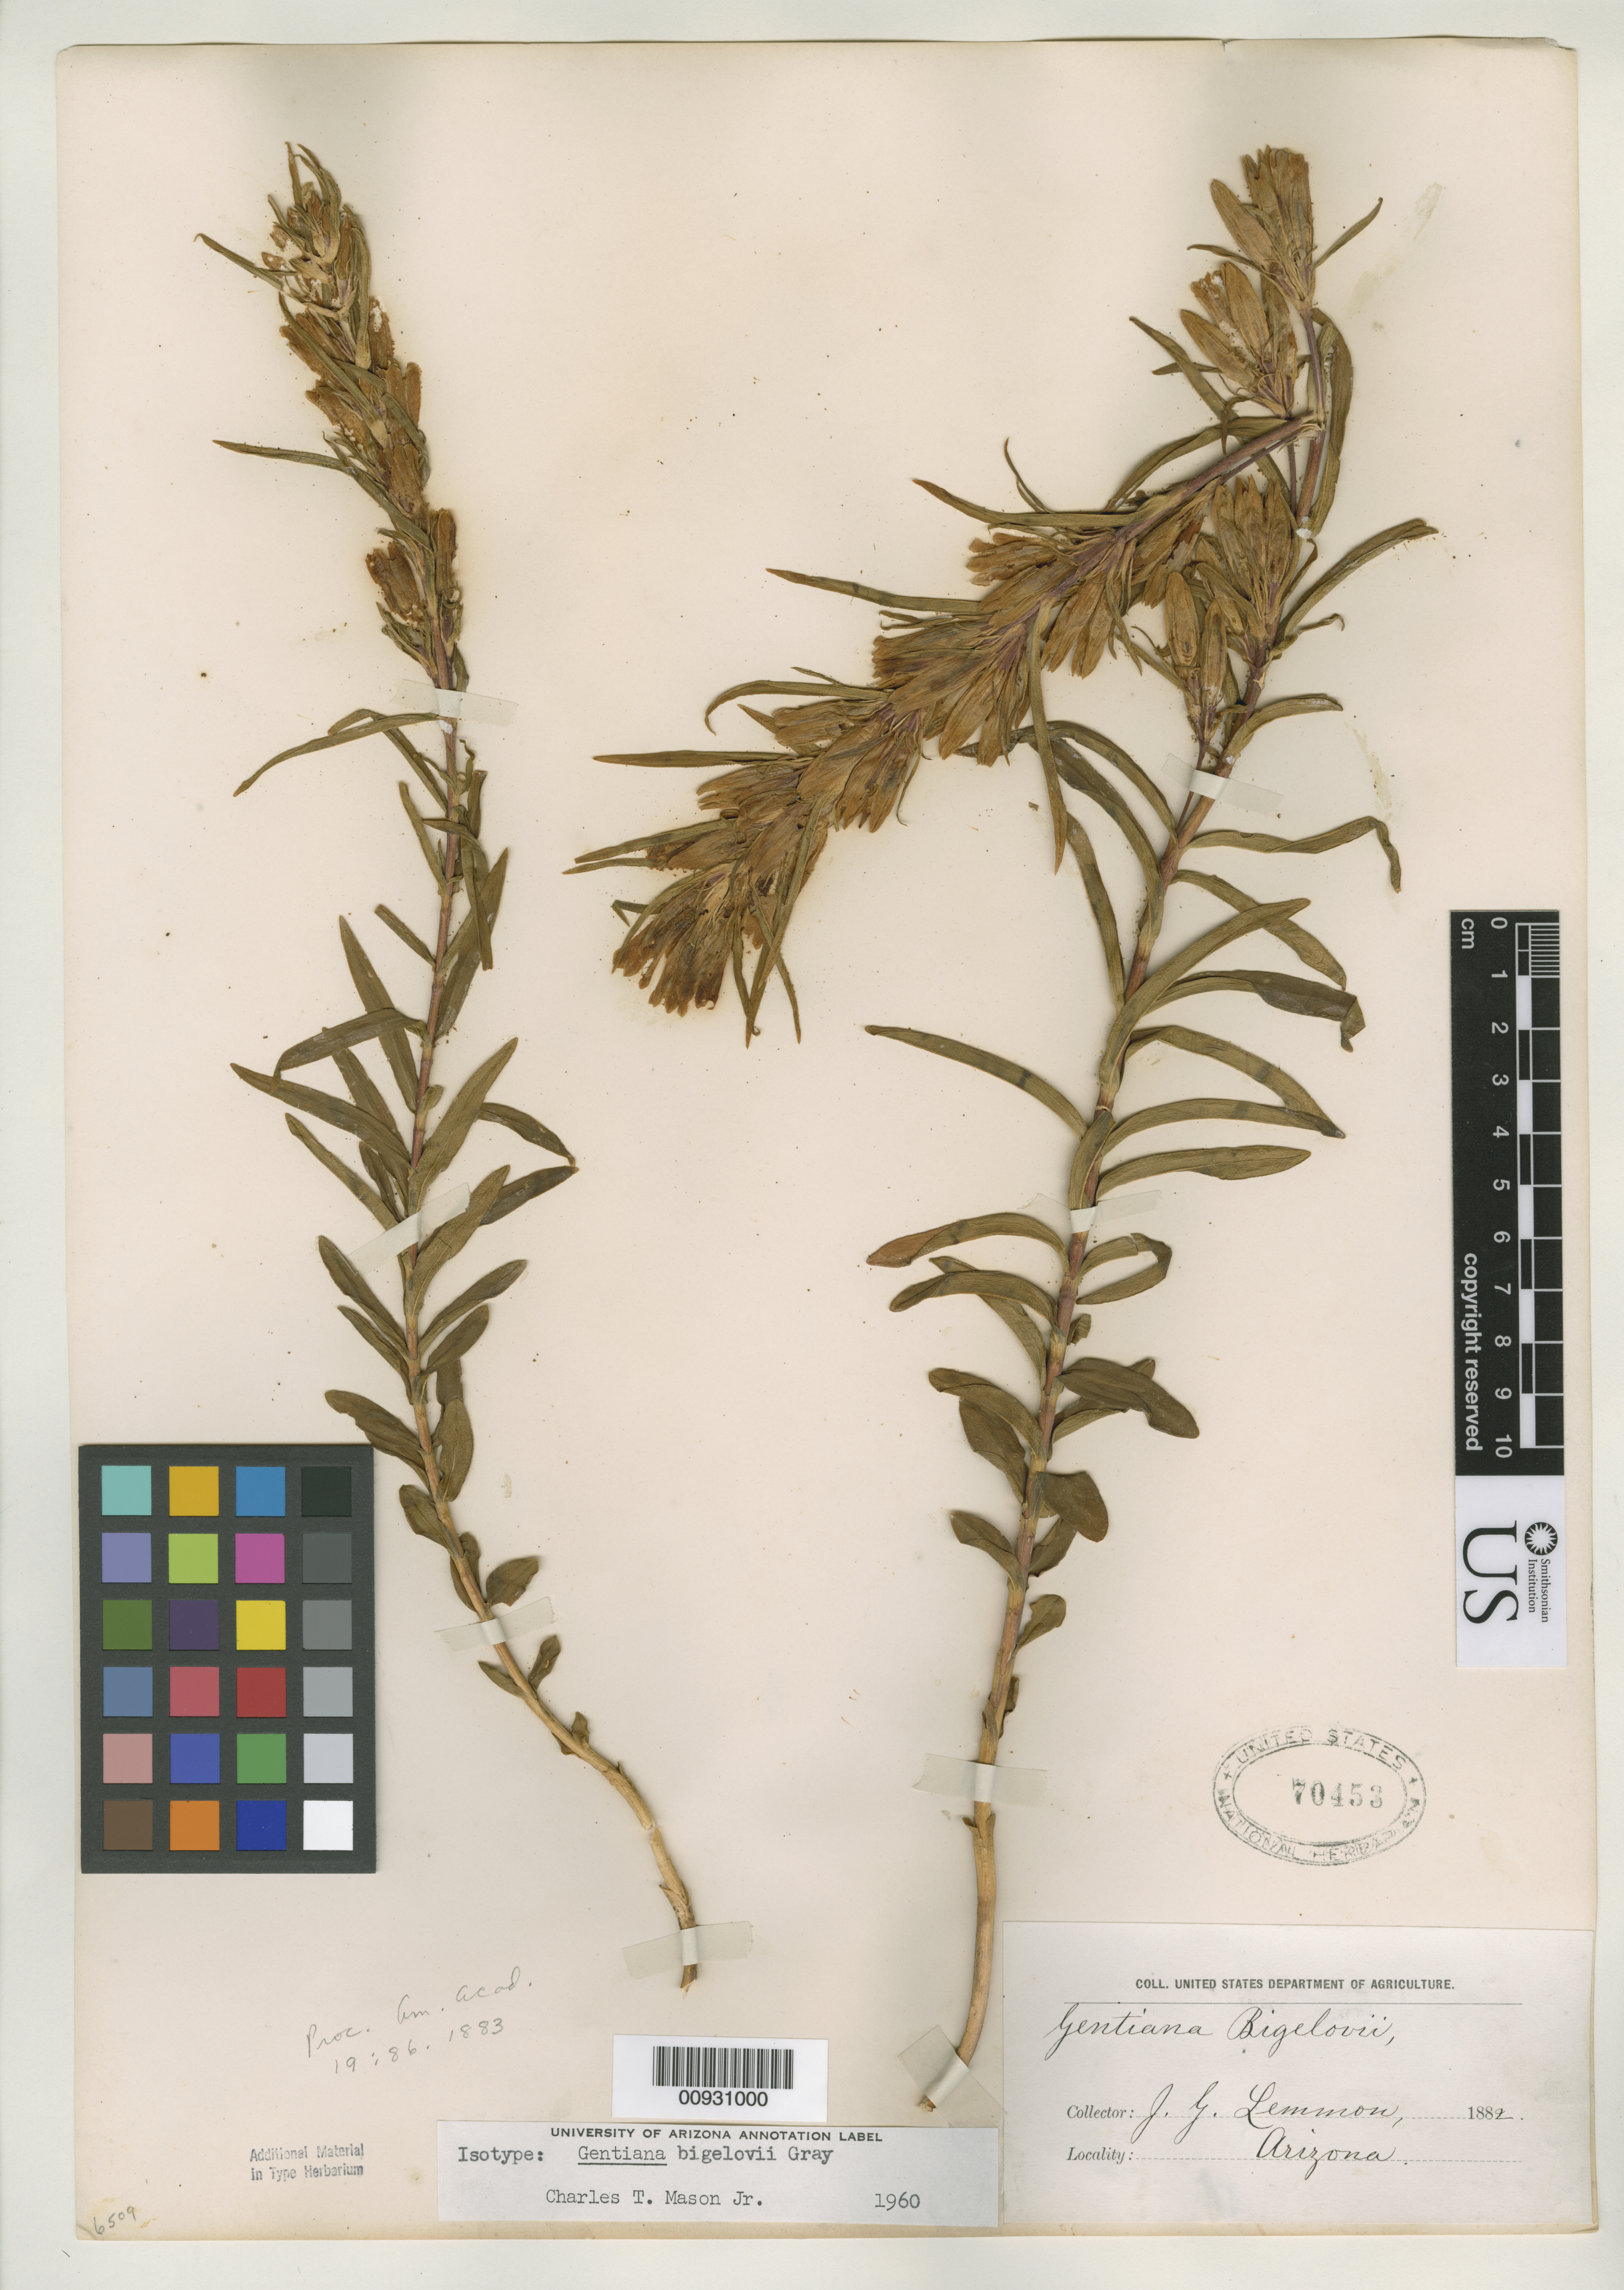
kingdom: Plantae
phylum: Tracheophyta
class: Magnoliopsida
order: Gentianales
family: Gentianaceae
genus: Gentiana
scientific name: Gentiana bigelovii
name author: A. Gray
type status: Isosyntype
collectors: J. Lemmon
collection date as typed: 1882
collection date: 1882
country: United States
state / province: Arizona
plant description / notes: No collection # indicated, however, all other information and annotation by Charles T. Mason Jr. indicates it is an isotype.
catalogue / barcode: US 70453